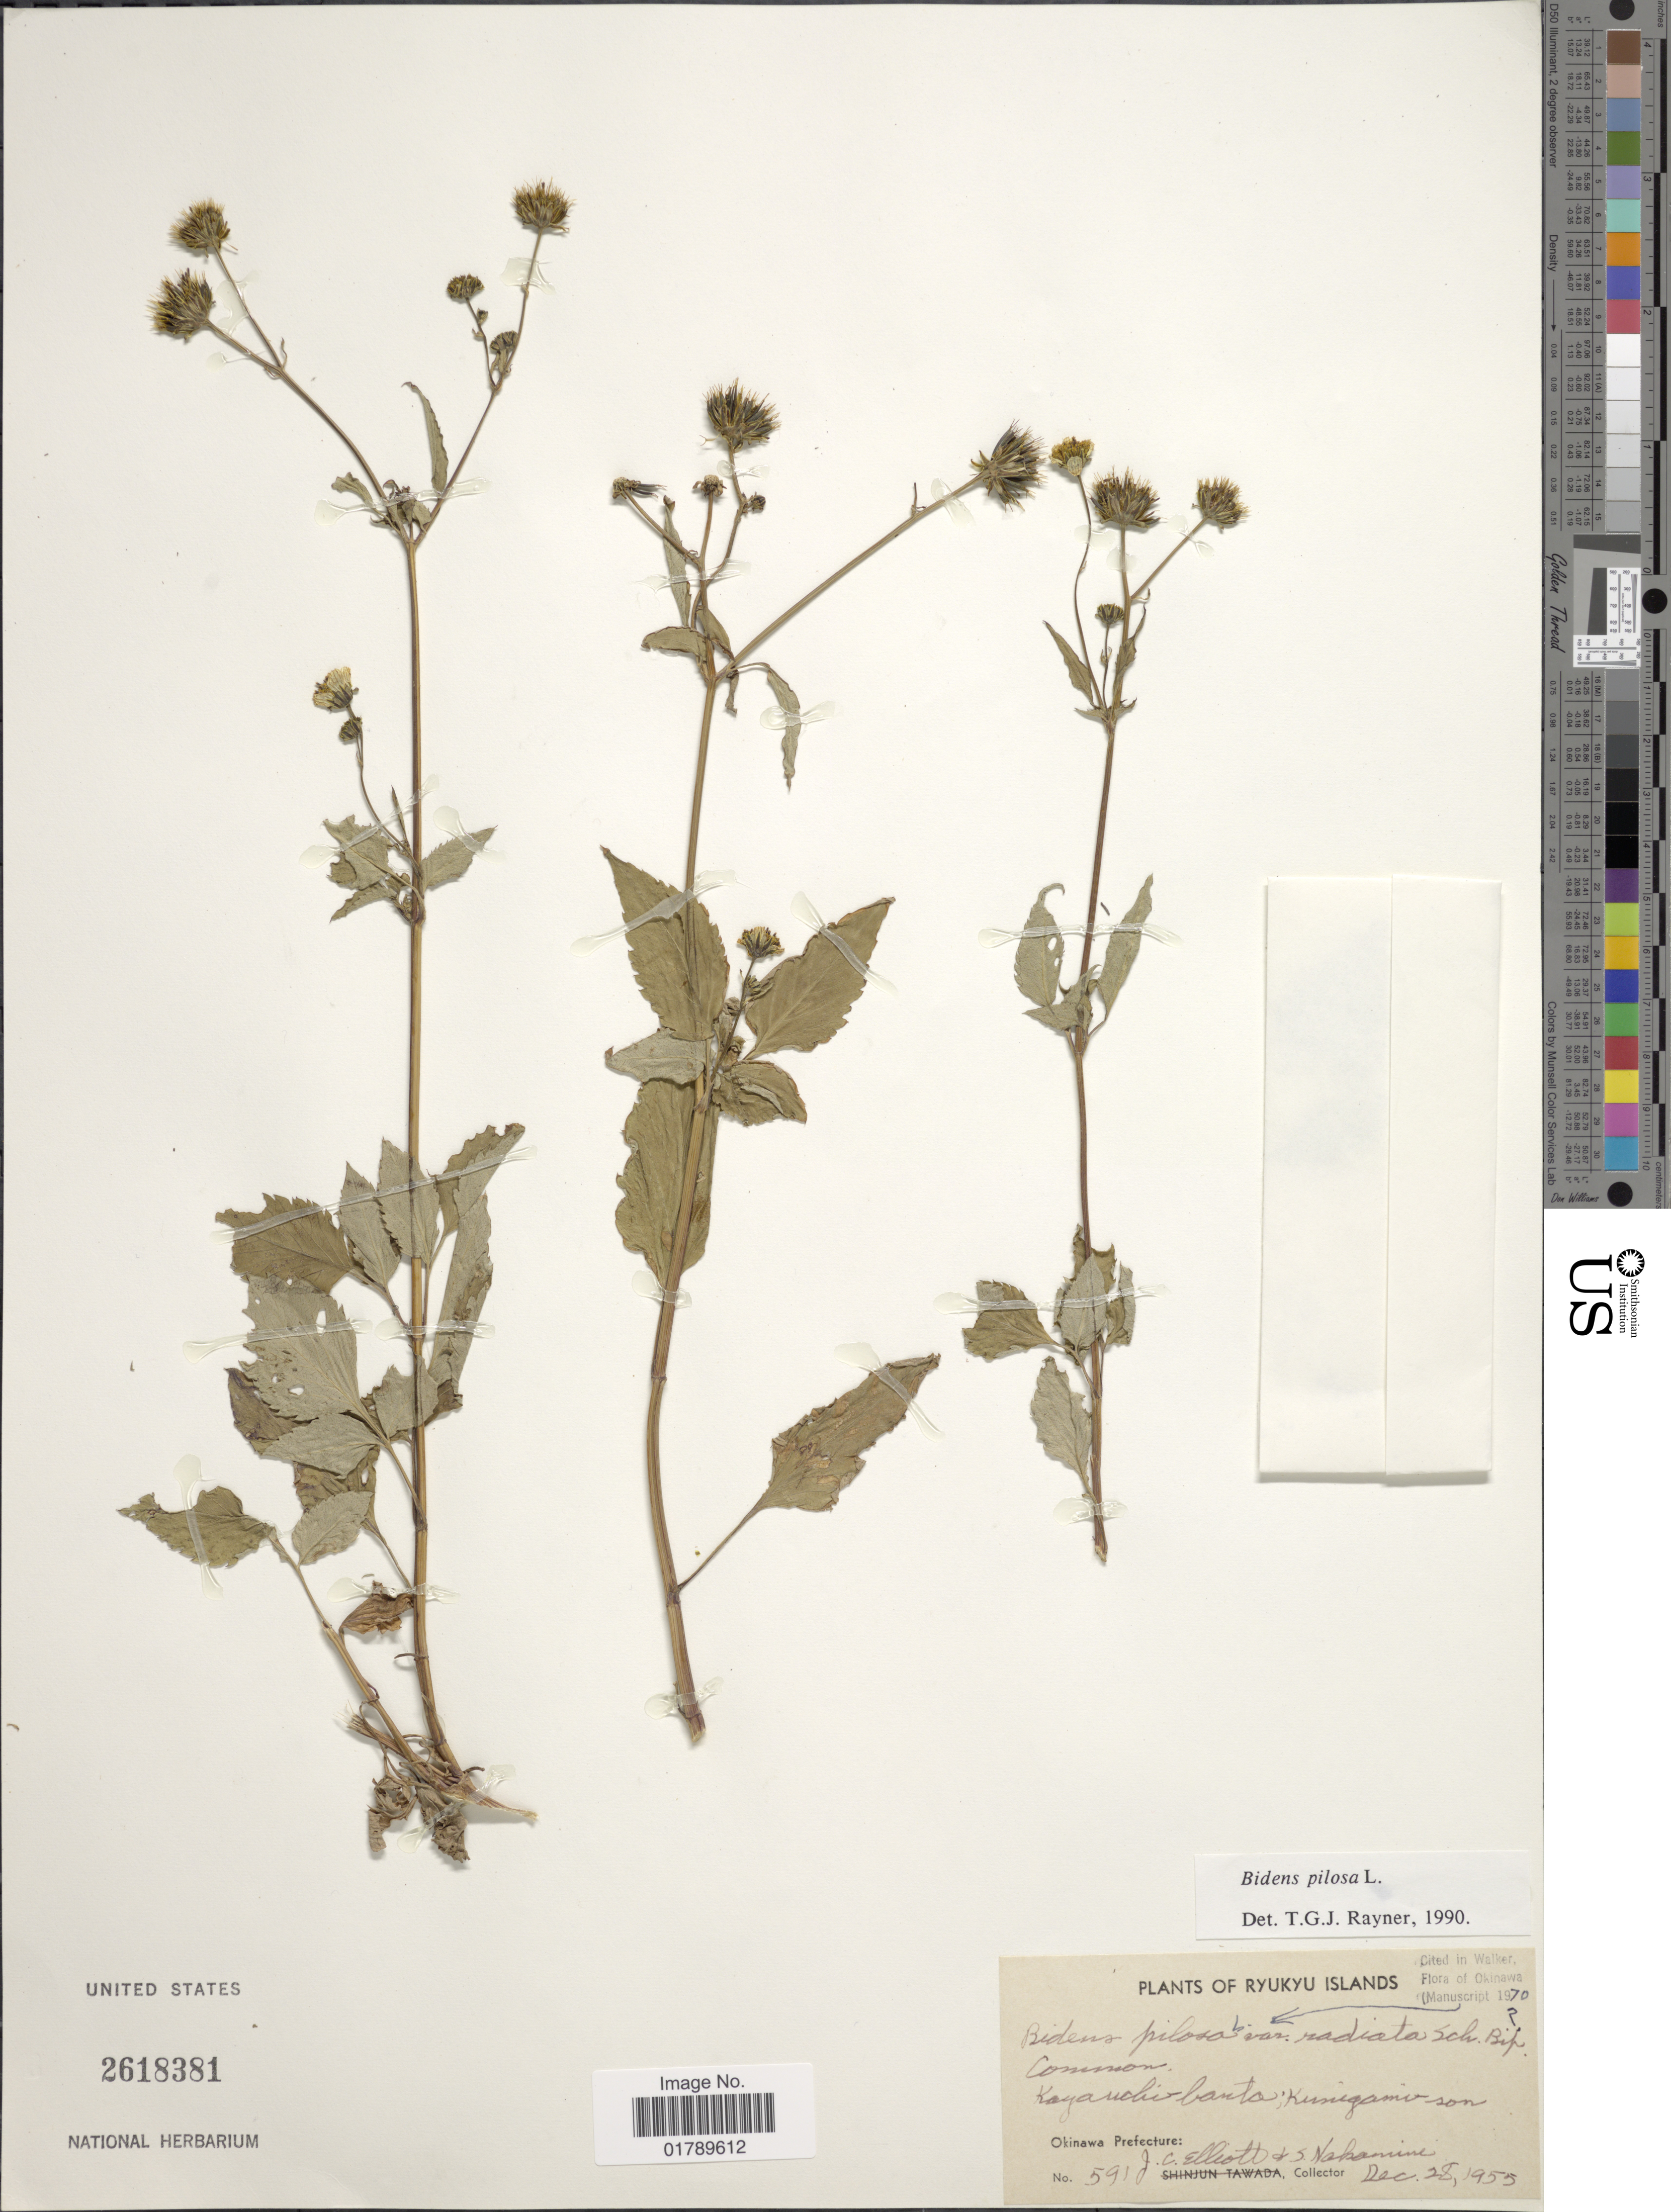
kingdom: Plantae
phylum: Tracheophyta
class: Magnoliopsida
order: Asterales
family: Asteraceae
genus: Bidens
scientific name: Bidens pilosa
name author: L.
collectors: J. C. Elliott & S. Nakamine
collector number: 591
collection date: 1955-12-28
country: Japan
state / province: Okinawa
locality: Ryukyu Islands. Okinawa Prefecure:Kayauchi Banta; Kunigami-son.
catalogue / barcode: US 2618381